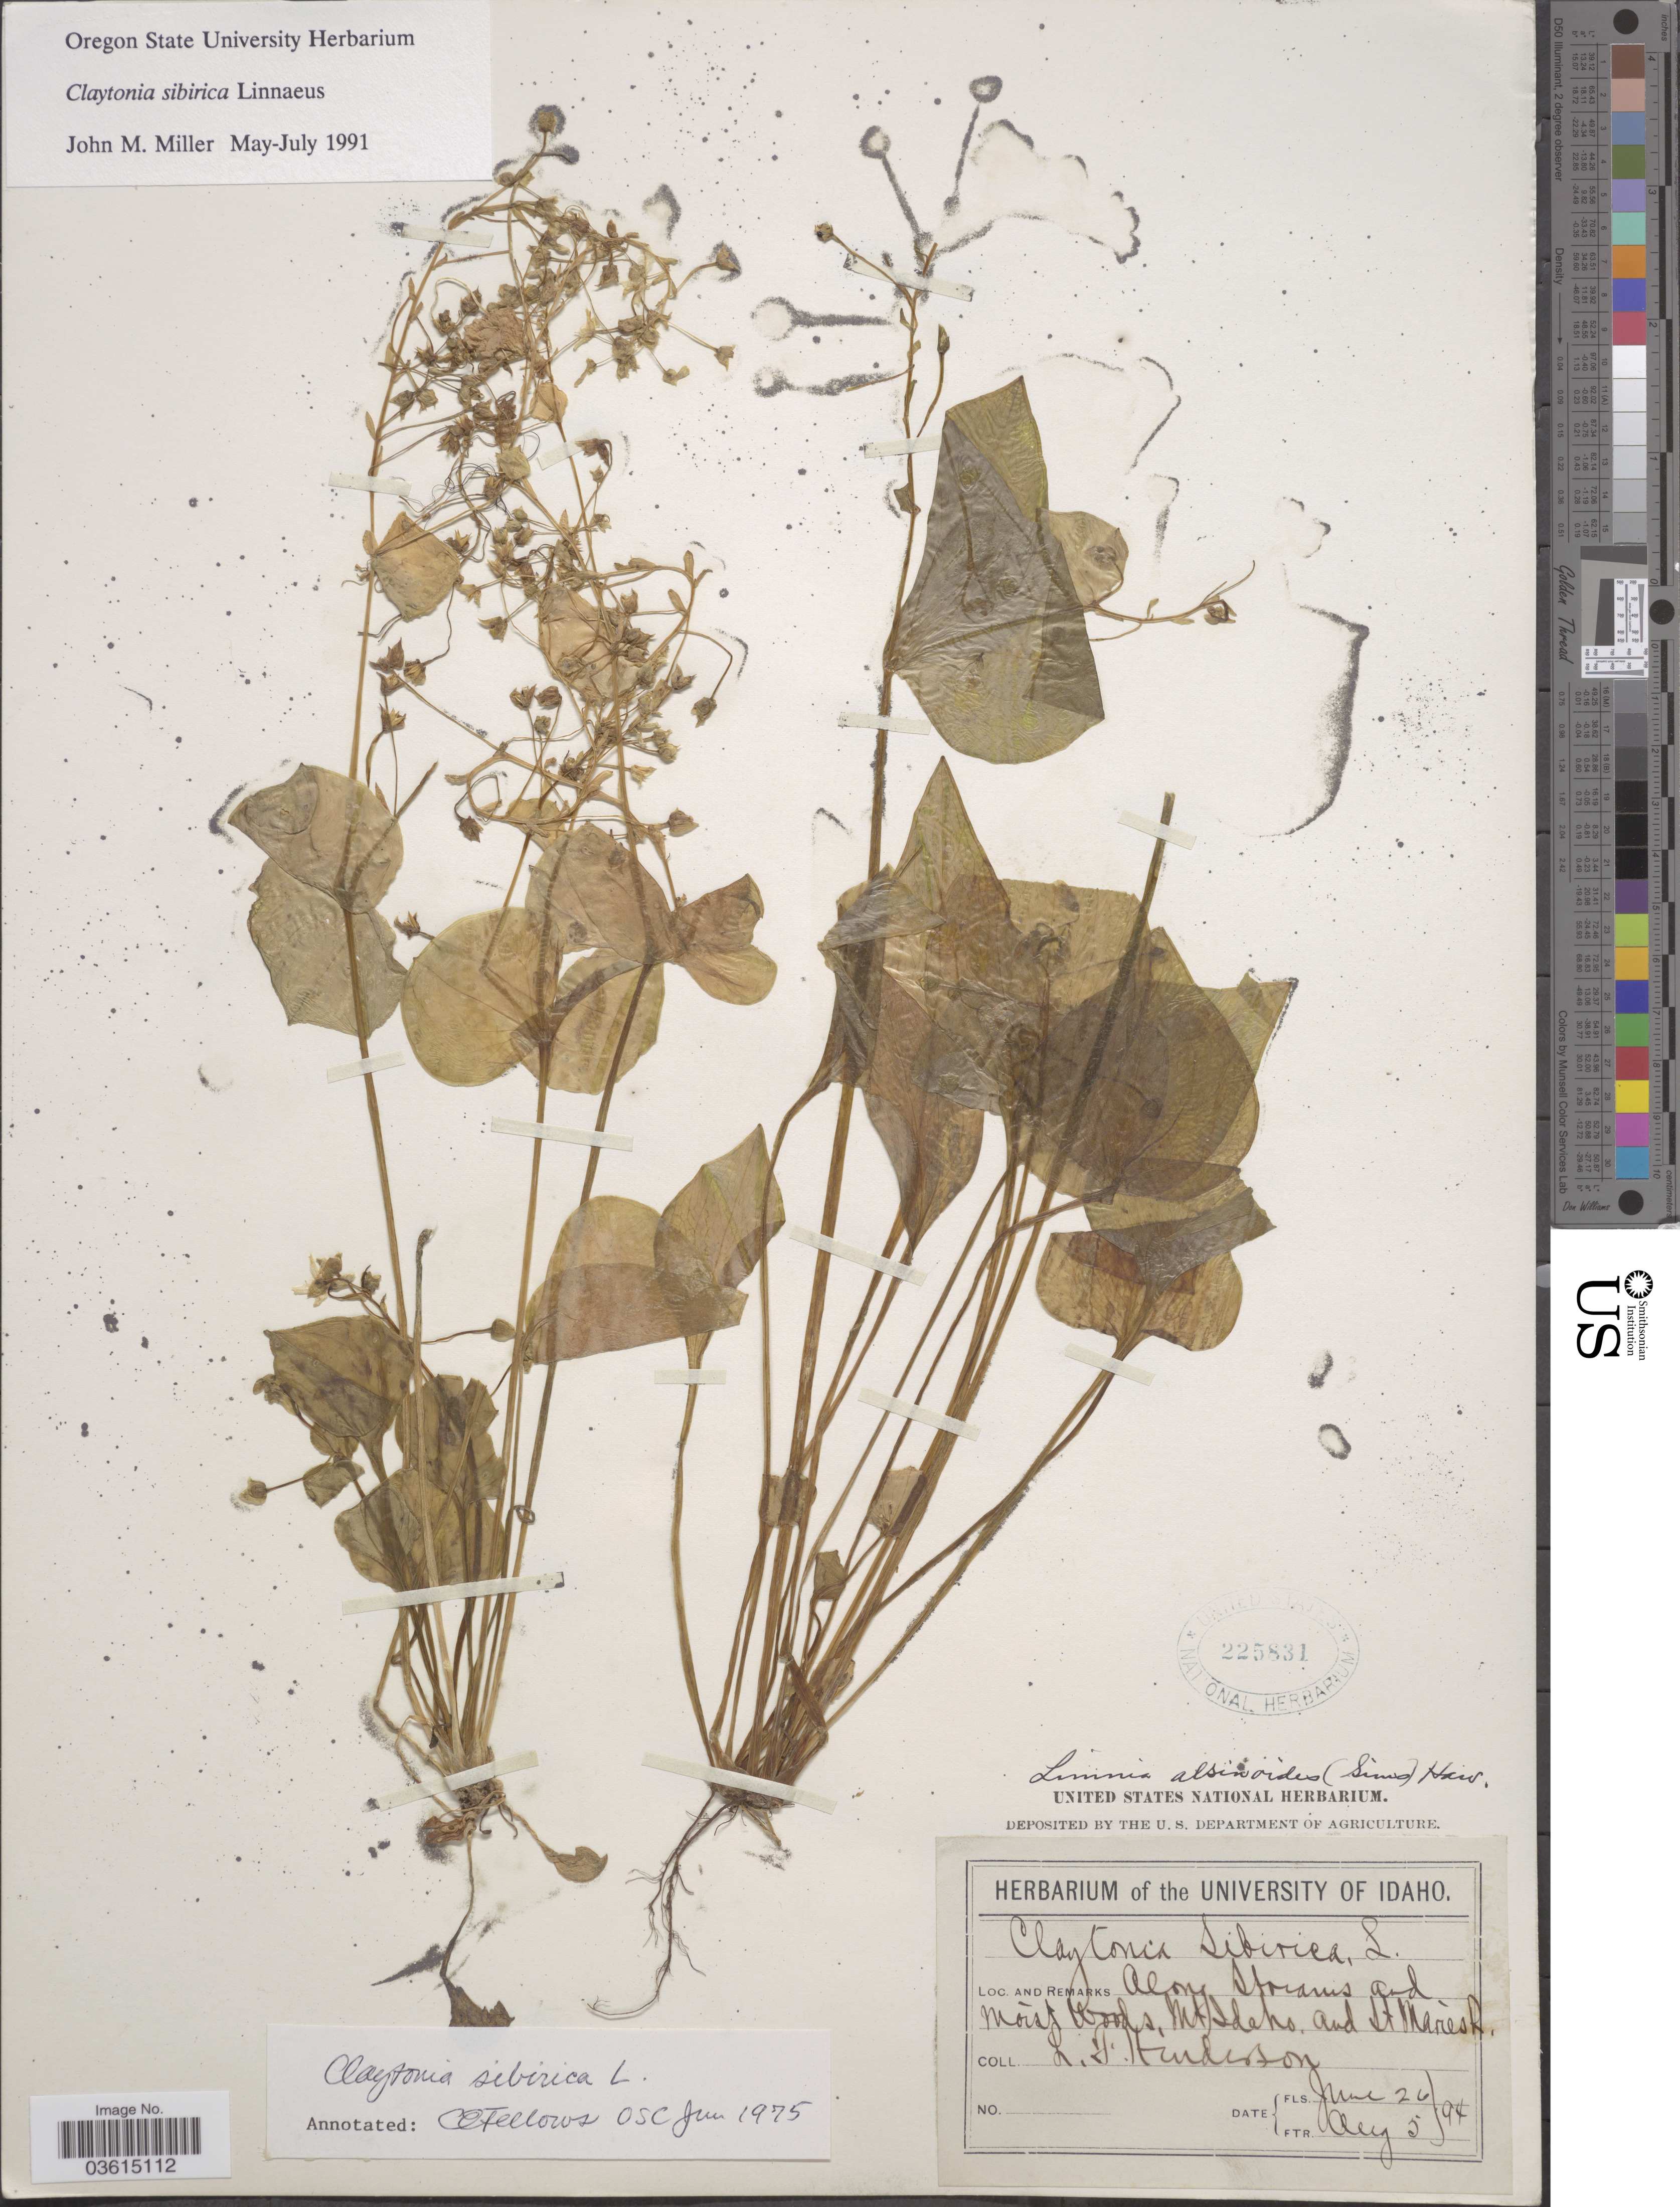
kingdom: Plantae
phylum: Tracheophyta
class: Magnoliopsida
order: Caryophyllales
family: Montiaceae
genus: Claytonia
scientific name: Claytonia sibirica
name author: L.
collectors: L. Henderson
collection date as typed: Transcribed d/m/y: 26/6/94 to 5/8/94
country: United States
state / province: Idaho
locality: Along streams and moist woods, Mt Idaho and St Maries R.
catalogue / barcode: US 225831